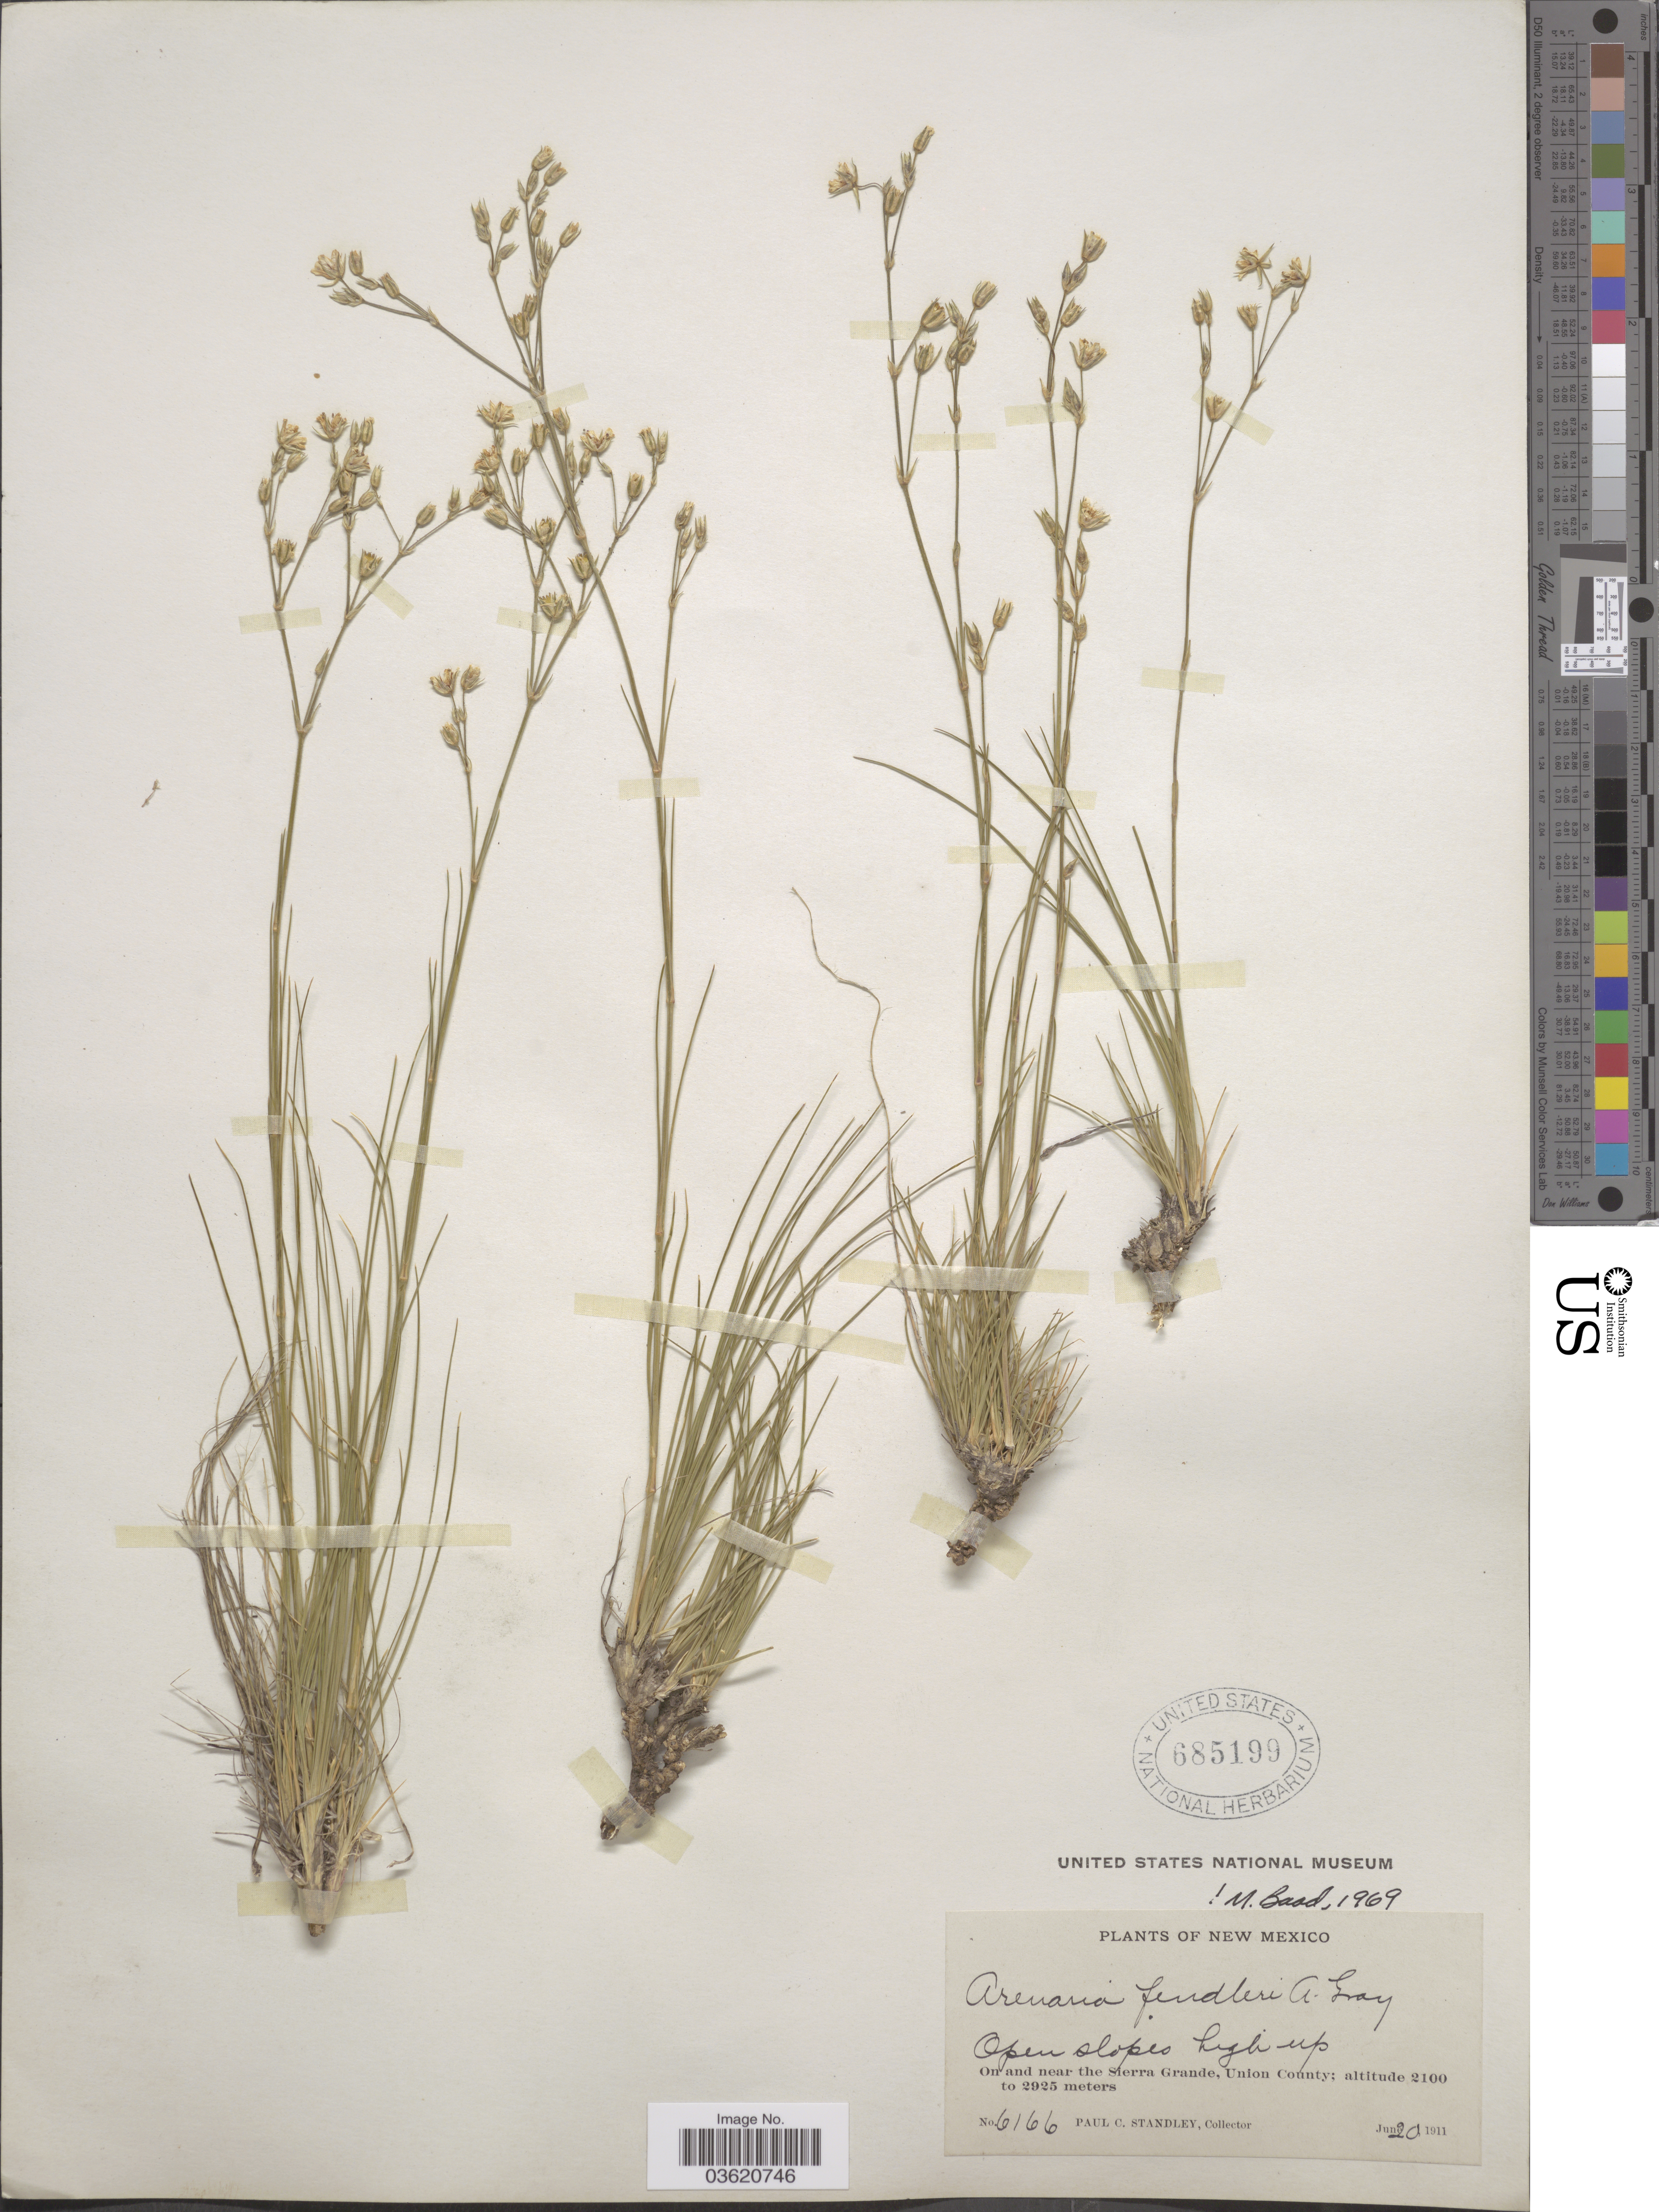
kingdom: Plantae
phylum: Tracheophyta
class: Magnoliopsida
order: Caryophyllales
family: Caryophyllaceae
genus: Eremogone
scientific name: Eremogone fendleri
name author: (A. Gray) Ikonn.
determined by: U.S. National Herbarium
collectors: P. C. Standley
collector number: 6166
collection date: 1911-06-20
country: United States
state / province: New Mexico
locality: On and near the Sierra Grande, Union County.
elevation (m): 2100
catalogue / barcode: US 685199